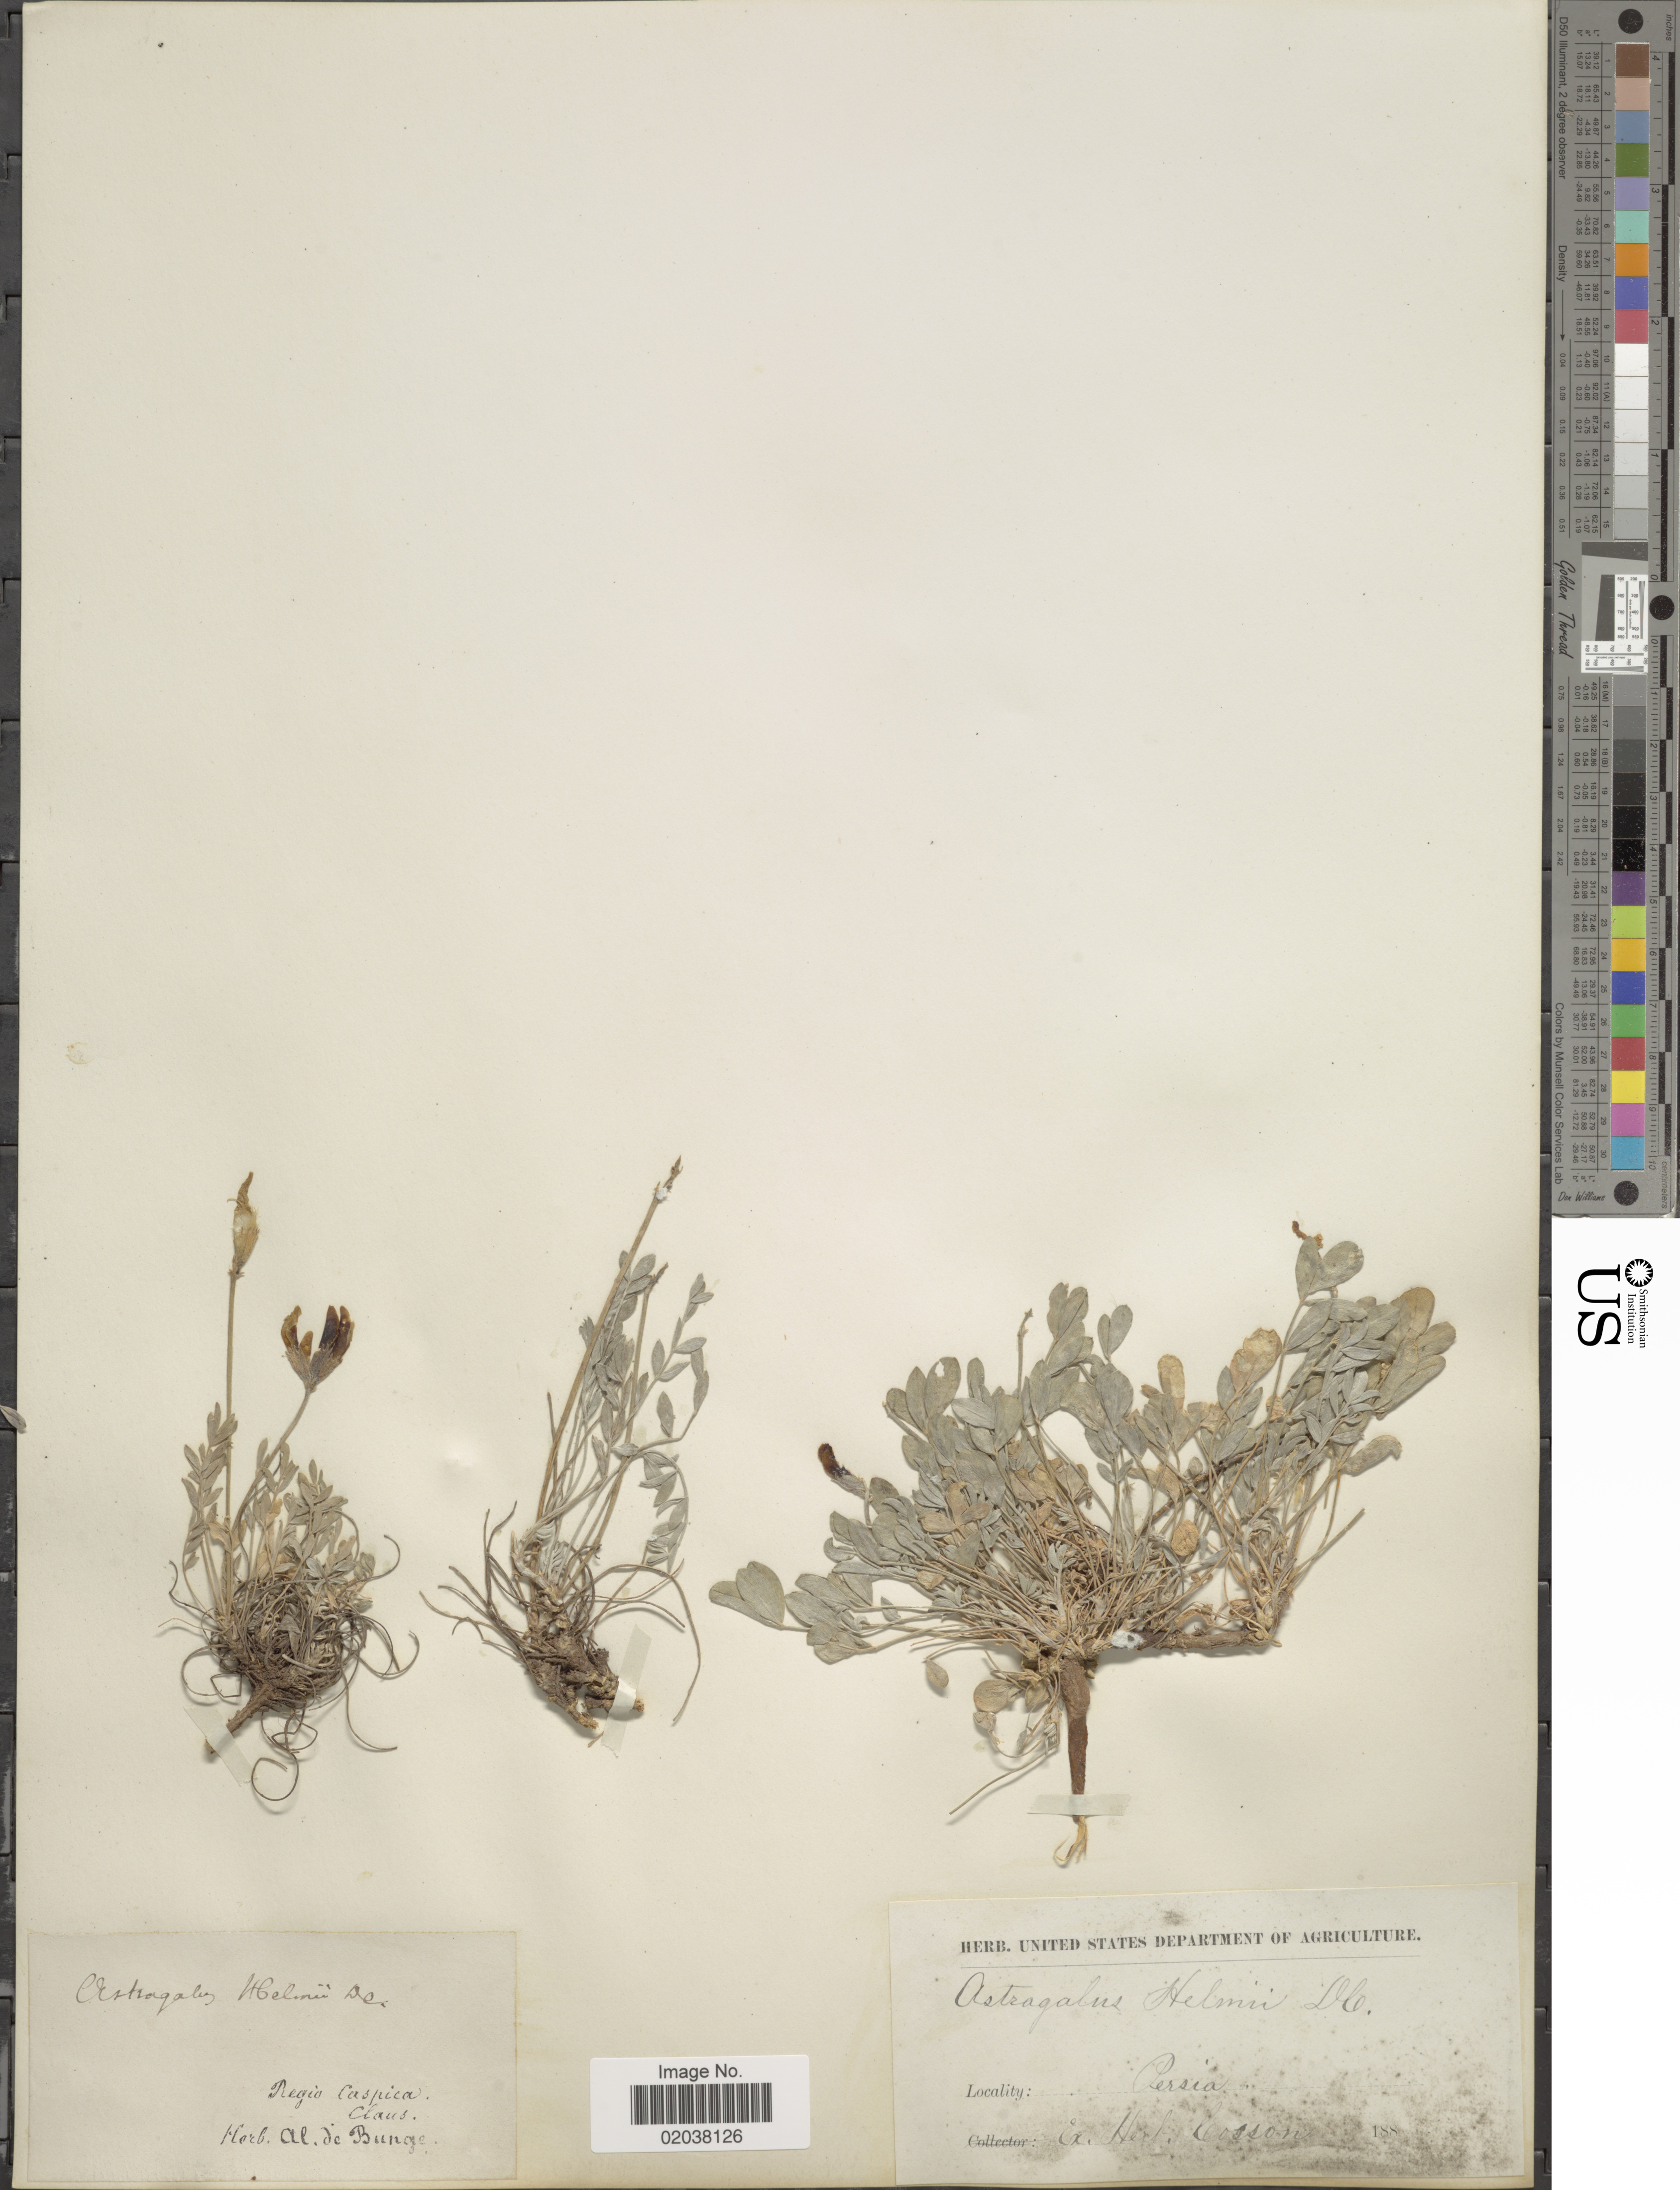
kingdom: Plantae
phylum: Tracheophyta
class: Magnoliopsida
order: Fabales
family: Fabaceae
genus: Astragalus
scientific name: Astragalus helmii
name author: DC.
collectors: ex herb. Al. de Bung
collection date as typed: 188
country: Iran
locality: Regio Caspica, Claus, Persia